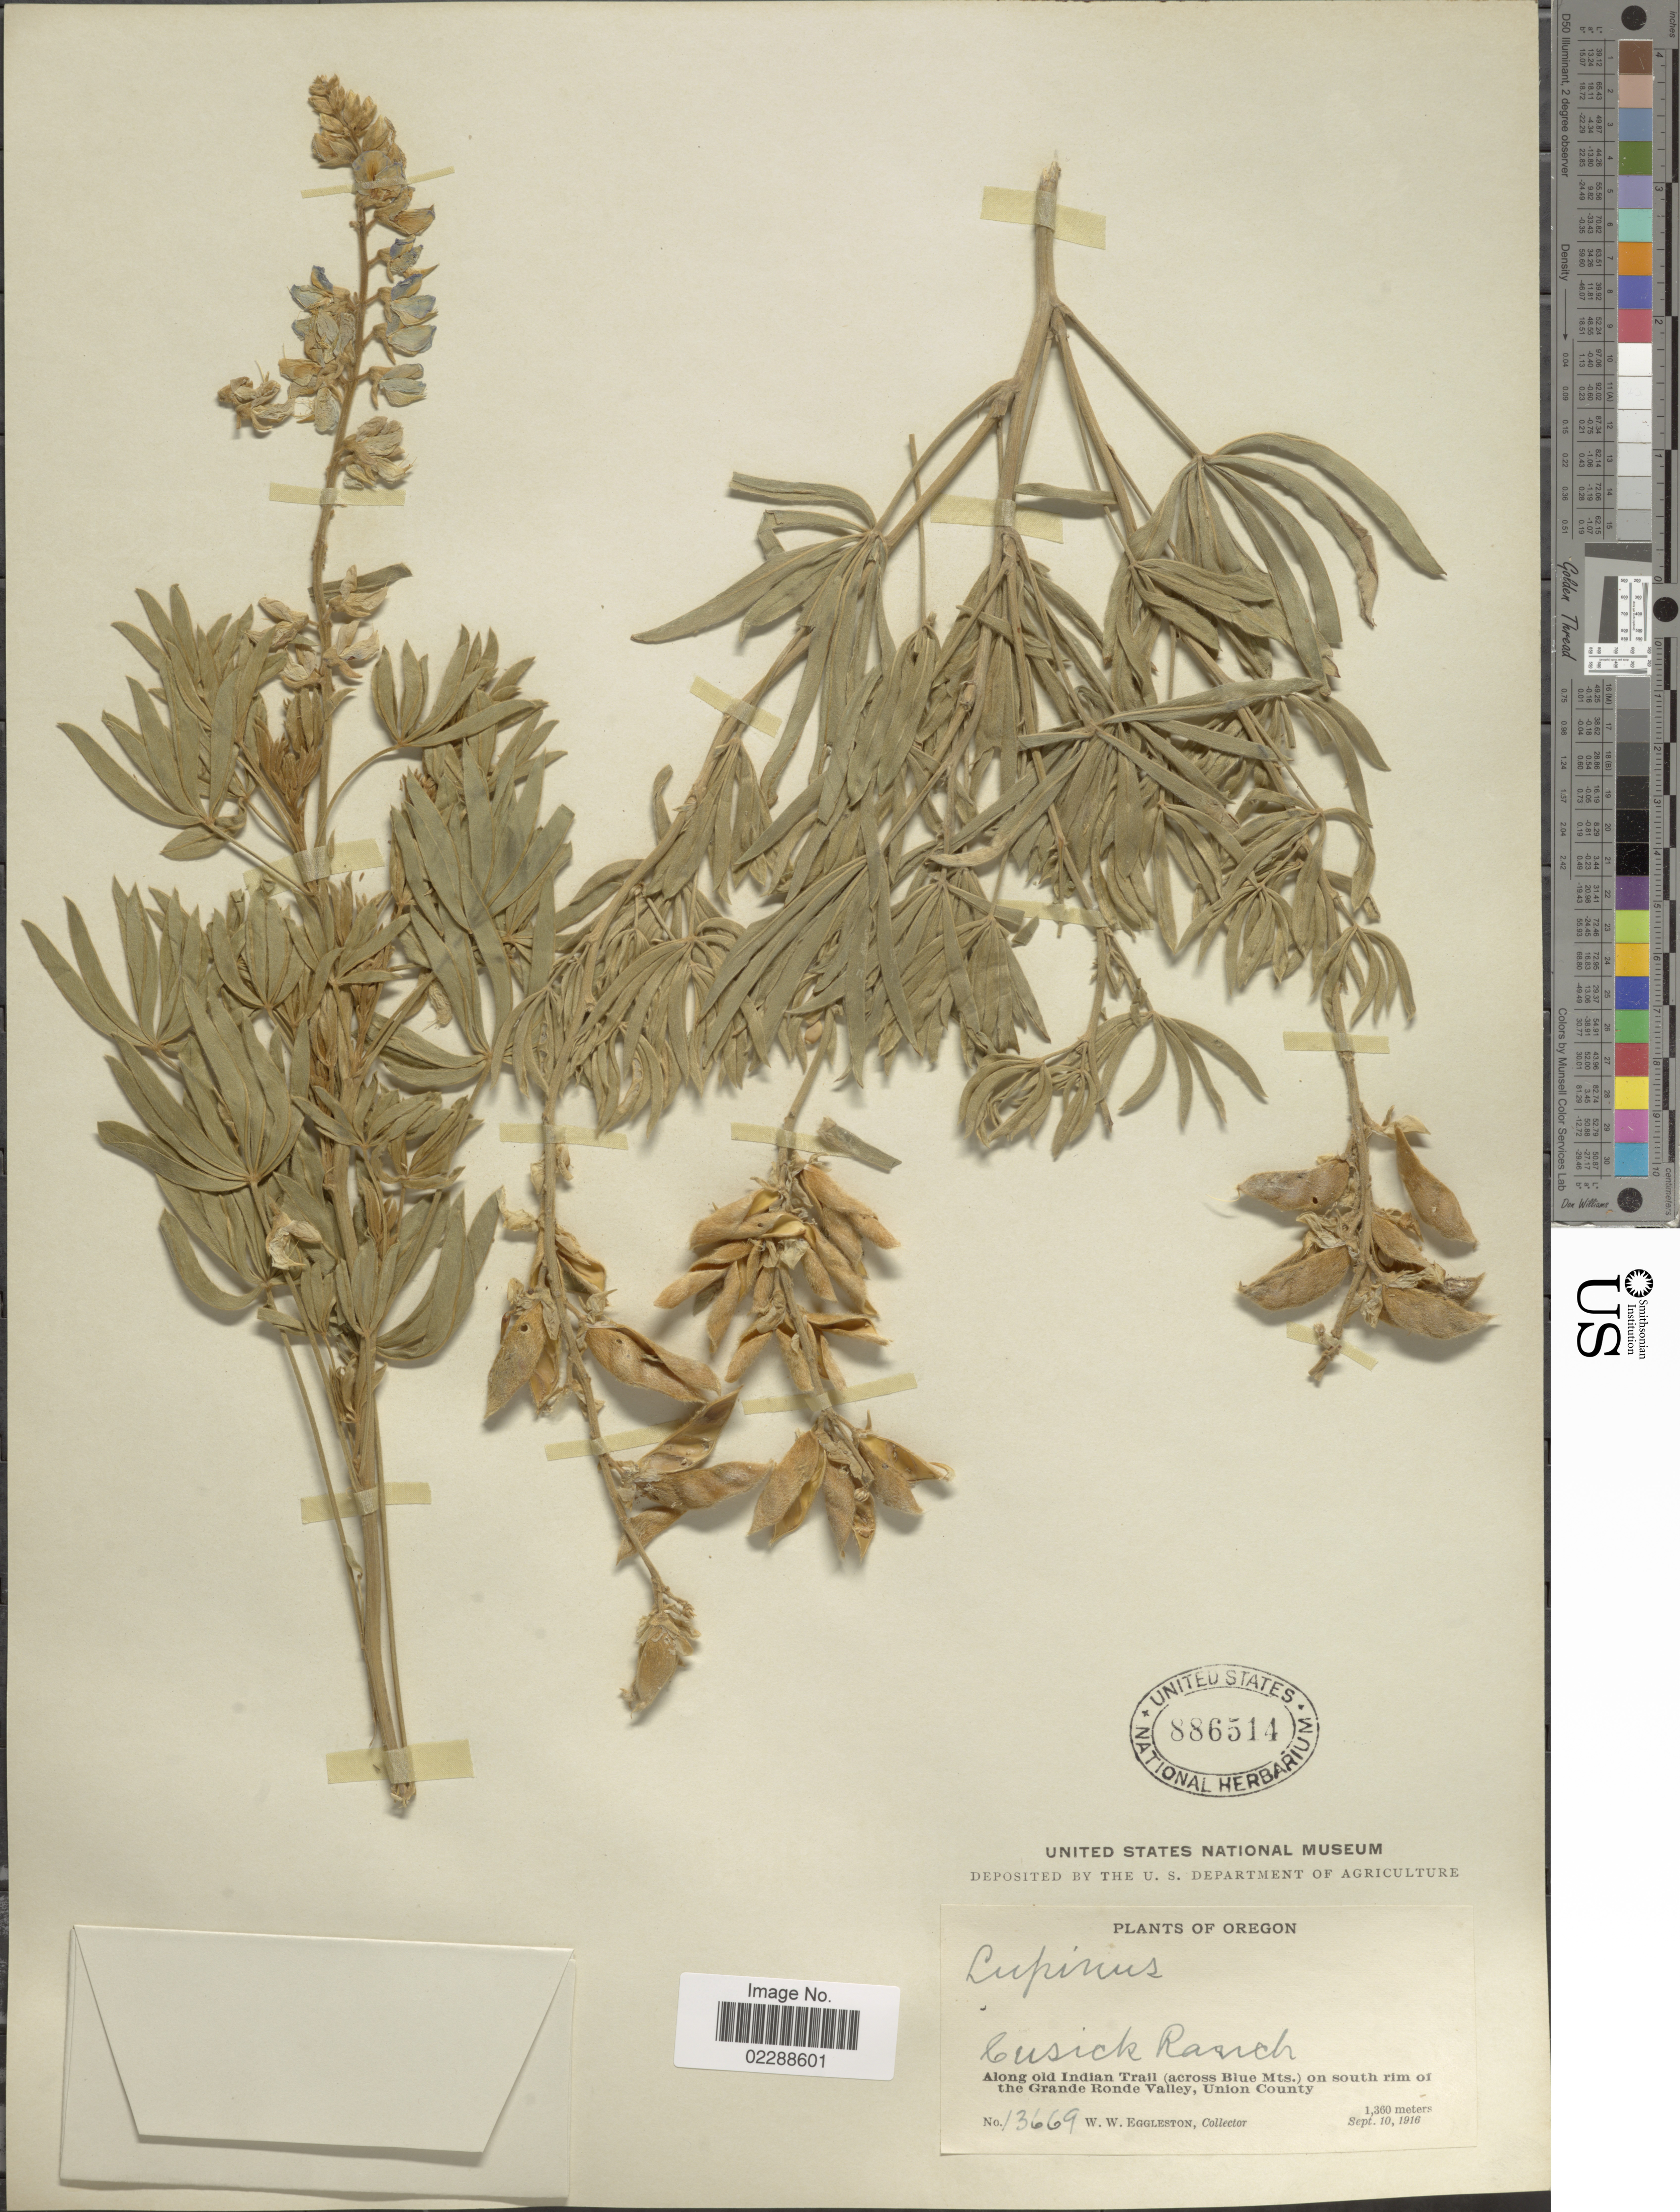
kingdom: Plantae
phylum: Tracheophyta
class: Magnoliopsida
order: Fabales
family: Fabaceae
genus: Lupinus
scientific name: Lupinus sp.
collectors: W. W. Eggleston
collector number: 13669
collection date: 1916-09-10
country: United States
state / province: Oregon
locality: Cusick Ranch, Along Old Indian Trail, (across Blue Mts.) on south rim of the Grande Ronde Valley, Union County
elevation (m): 1360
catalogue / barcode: US 886514